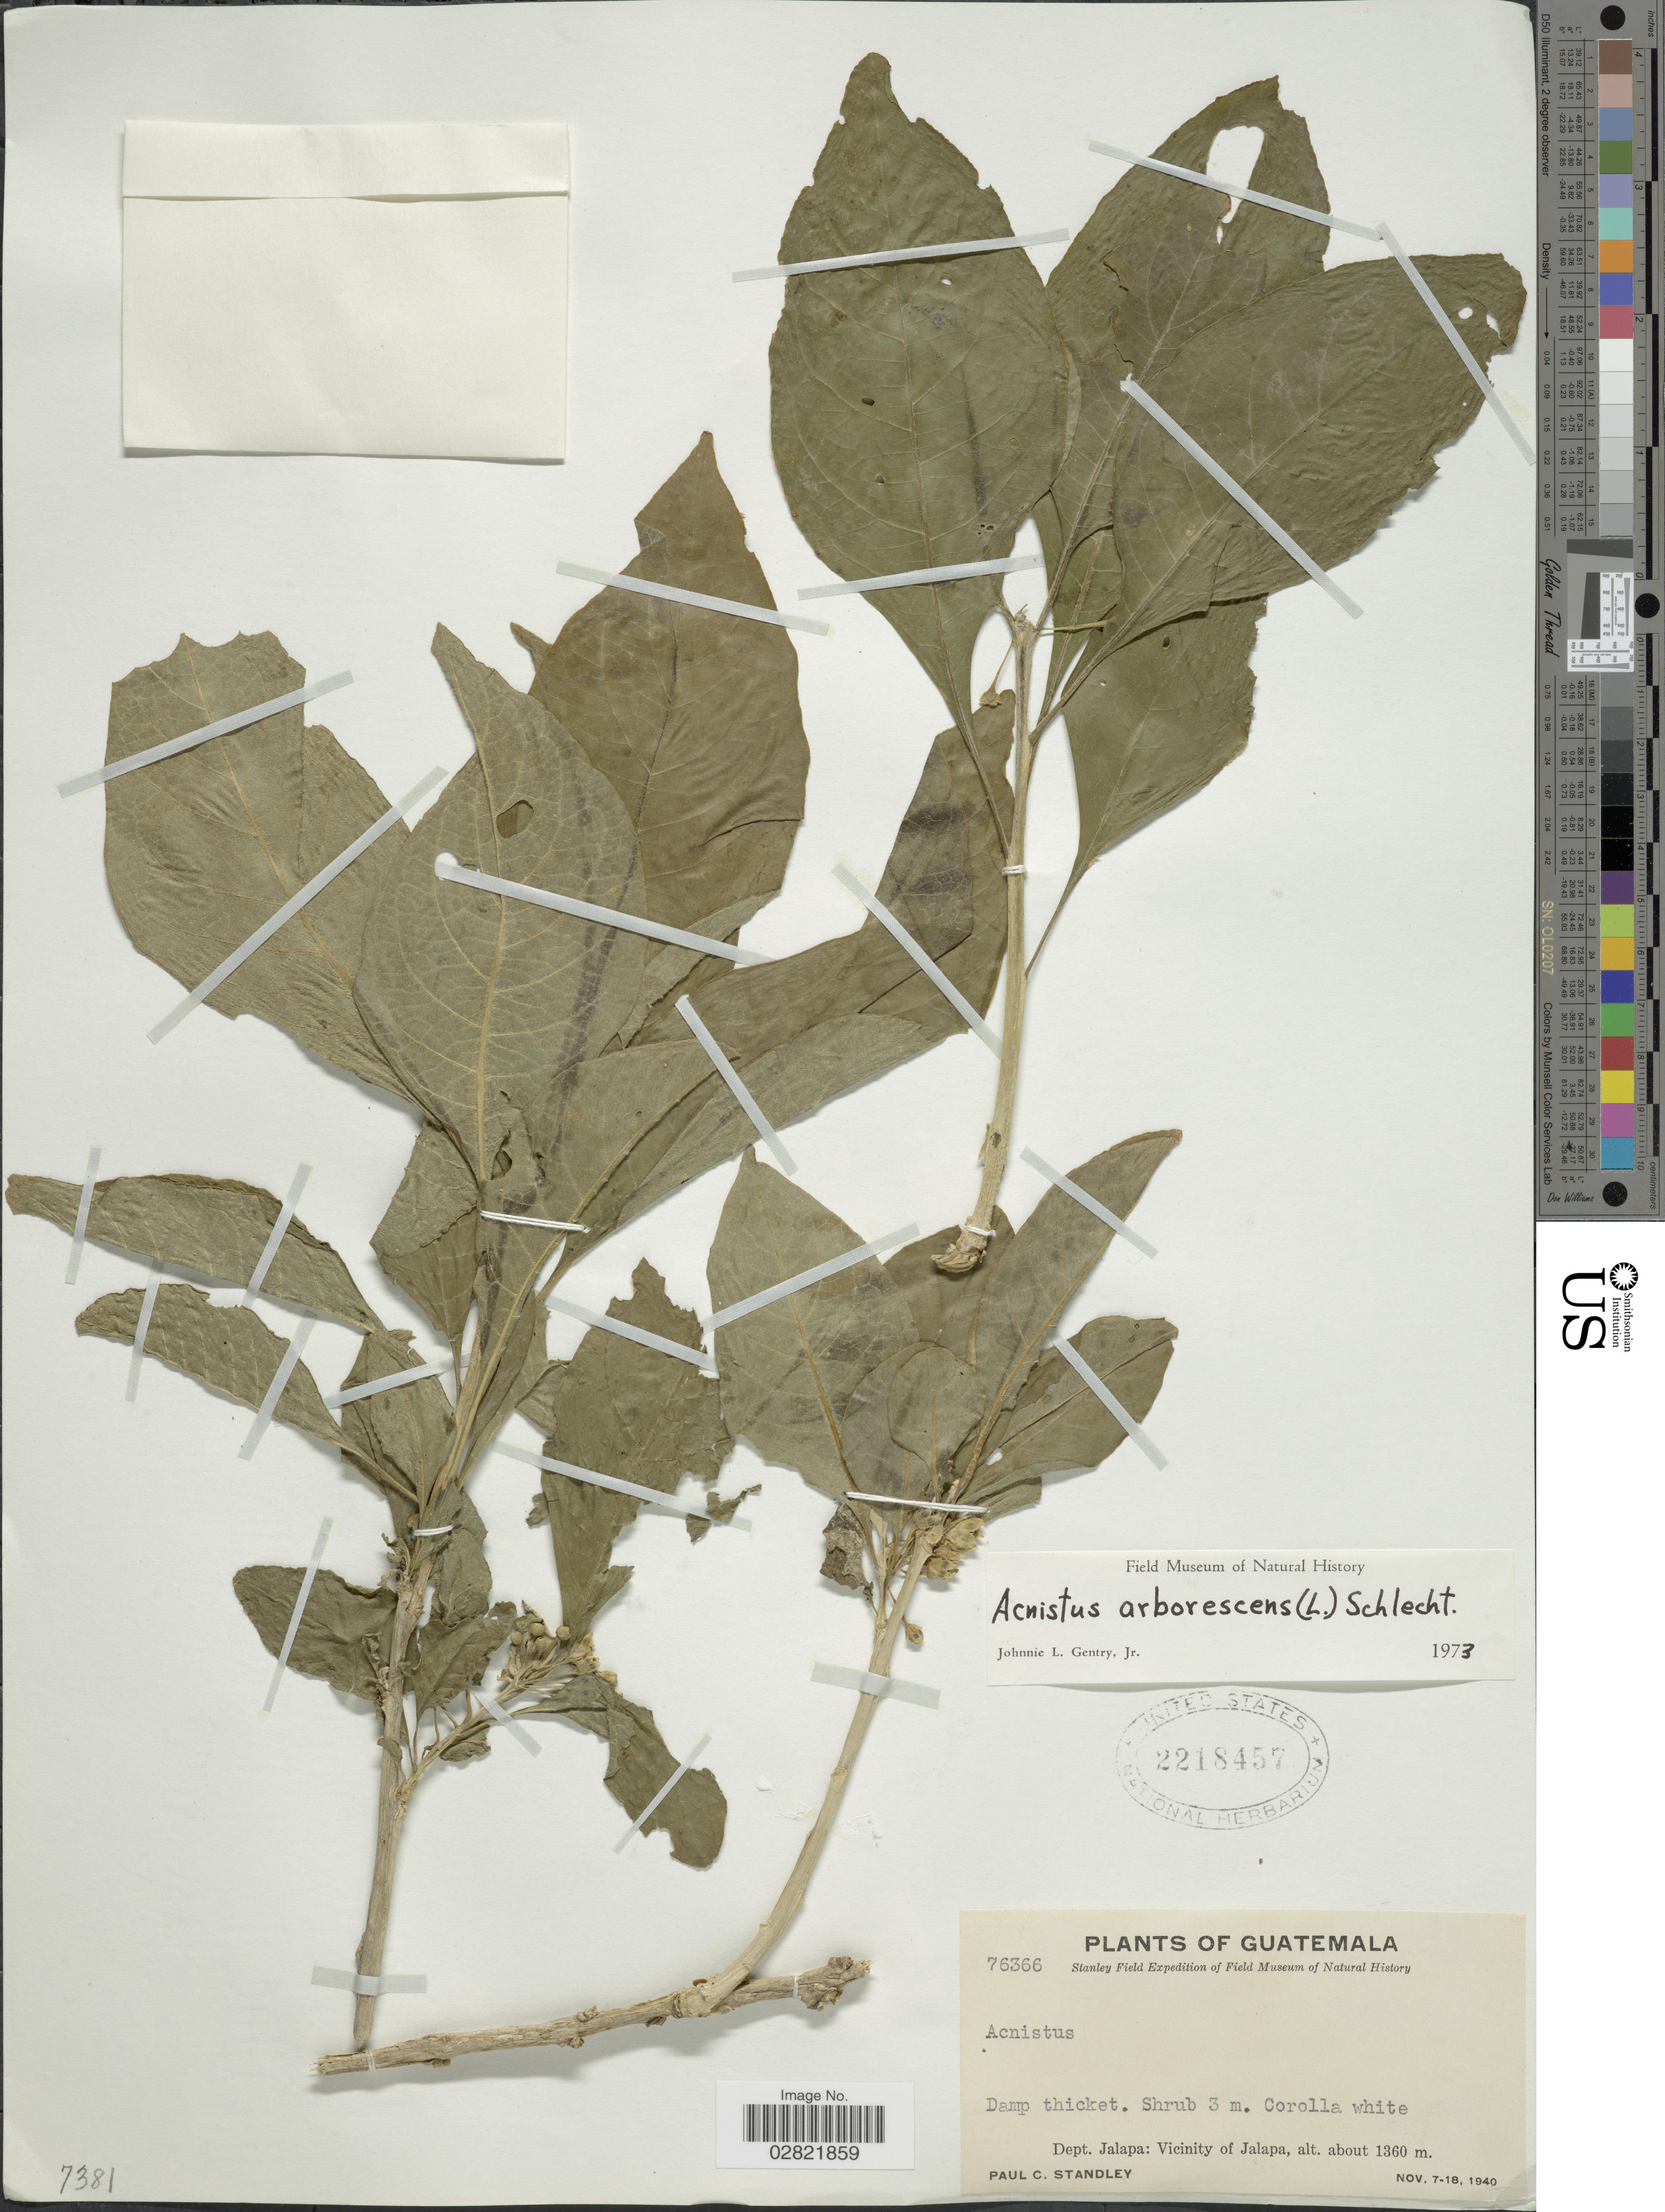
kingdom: Plantae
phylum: Tracheophyta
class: Magnoliopsida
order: Solanales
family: Solanaceae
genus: Acnistus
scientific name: Acnistus arborescens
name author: (L.) Schltdl.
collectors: P. C. Standley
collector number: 76366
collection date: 1940-11-07/1940-11-18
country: Guatemala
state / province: Jalapa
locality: Dept. Jalapa: Vicinity of Jalapa.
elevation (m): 1360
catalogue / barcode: US 2218457